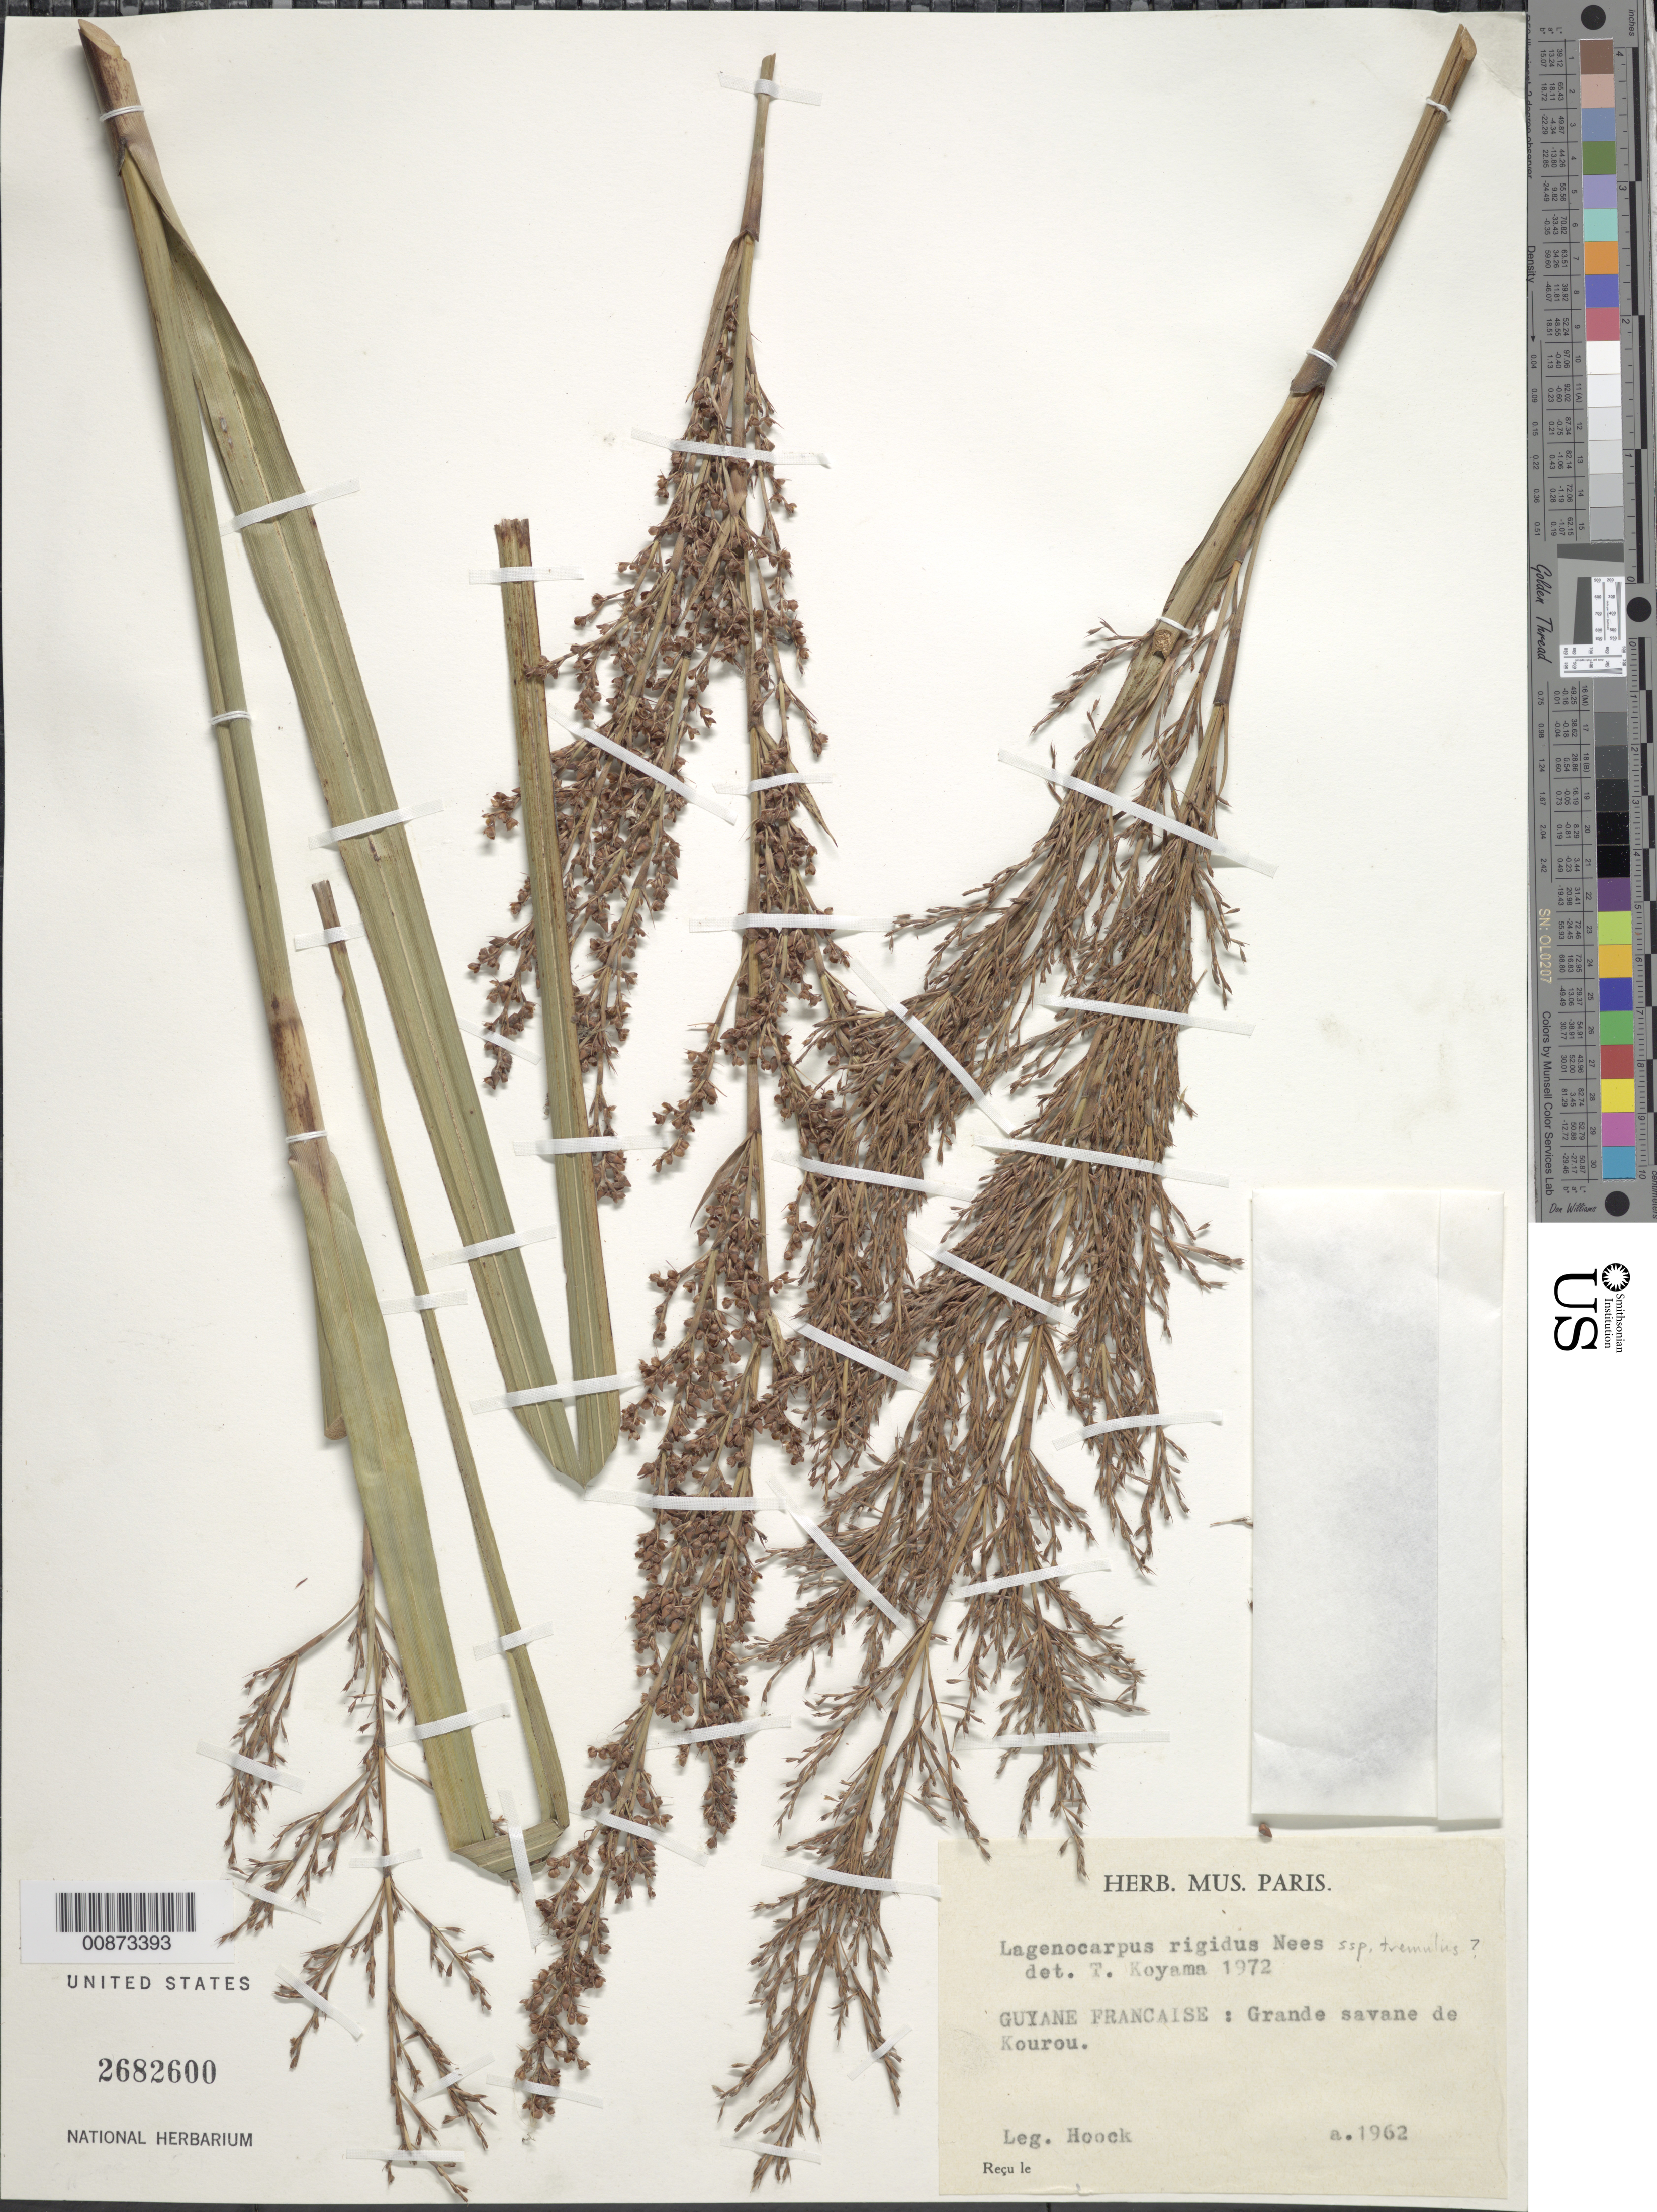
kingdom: Plantae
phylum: Tracheophyta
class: Liliopsida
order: Poales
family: Cyperaceae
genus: Lagenocarpus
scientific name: Lagenocarpus guianensis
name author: Nees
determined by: Costa, Suzana M.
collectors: J. Hoock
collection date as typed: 1962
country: French Guiana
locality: Grande Savane de Kourou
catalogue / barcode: US 2682600